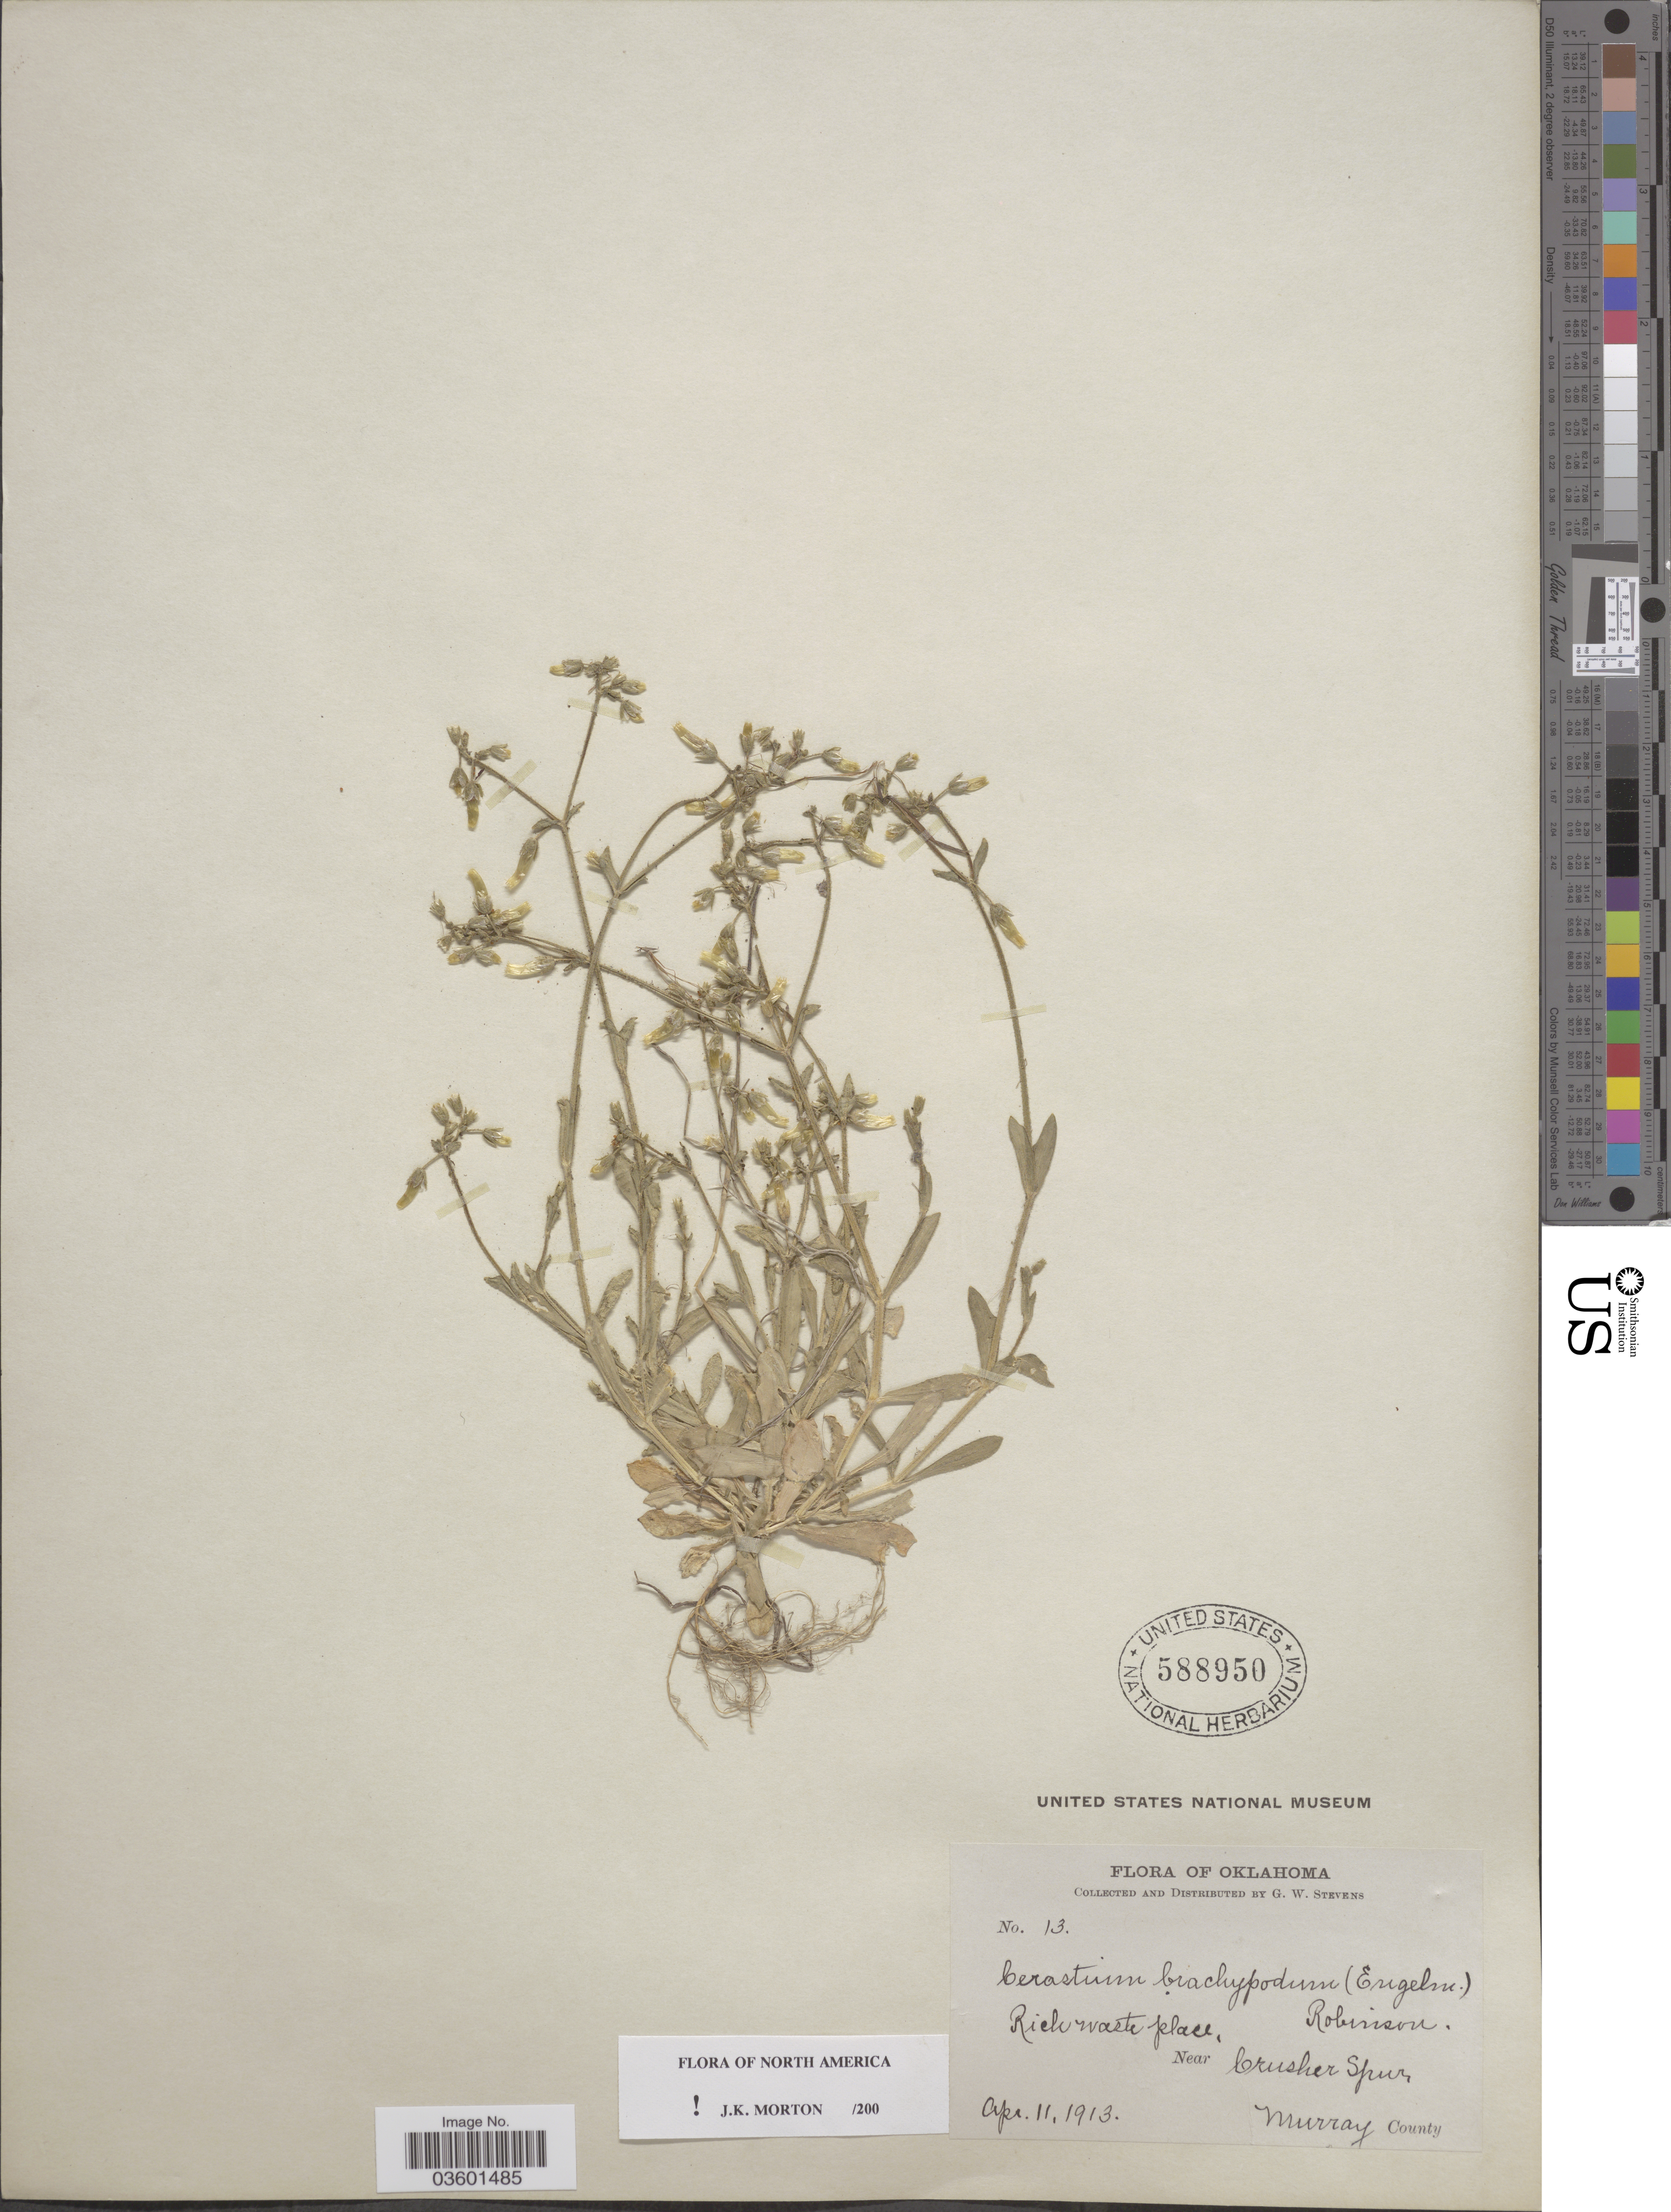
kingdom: Plantae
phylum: Tracheophyta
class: Magnoliopsida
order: Caryophyllales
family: Caryophyllaceae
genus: Cerastium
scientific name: Cerastium brachypodum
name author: (Engelm. ex A. Gray) B.L. Rob.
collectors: G. W. Stevens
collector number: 13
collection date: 1913-04-11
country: United States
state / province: Oklahoma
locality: Near Crusher Spur, Murray County.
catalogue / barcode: US 588950